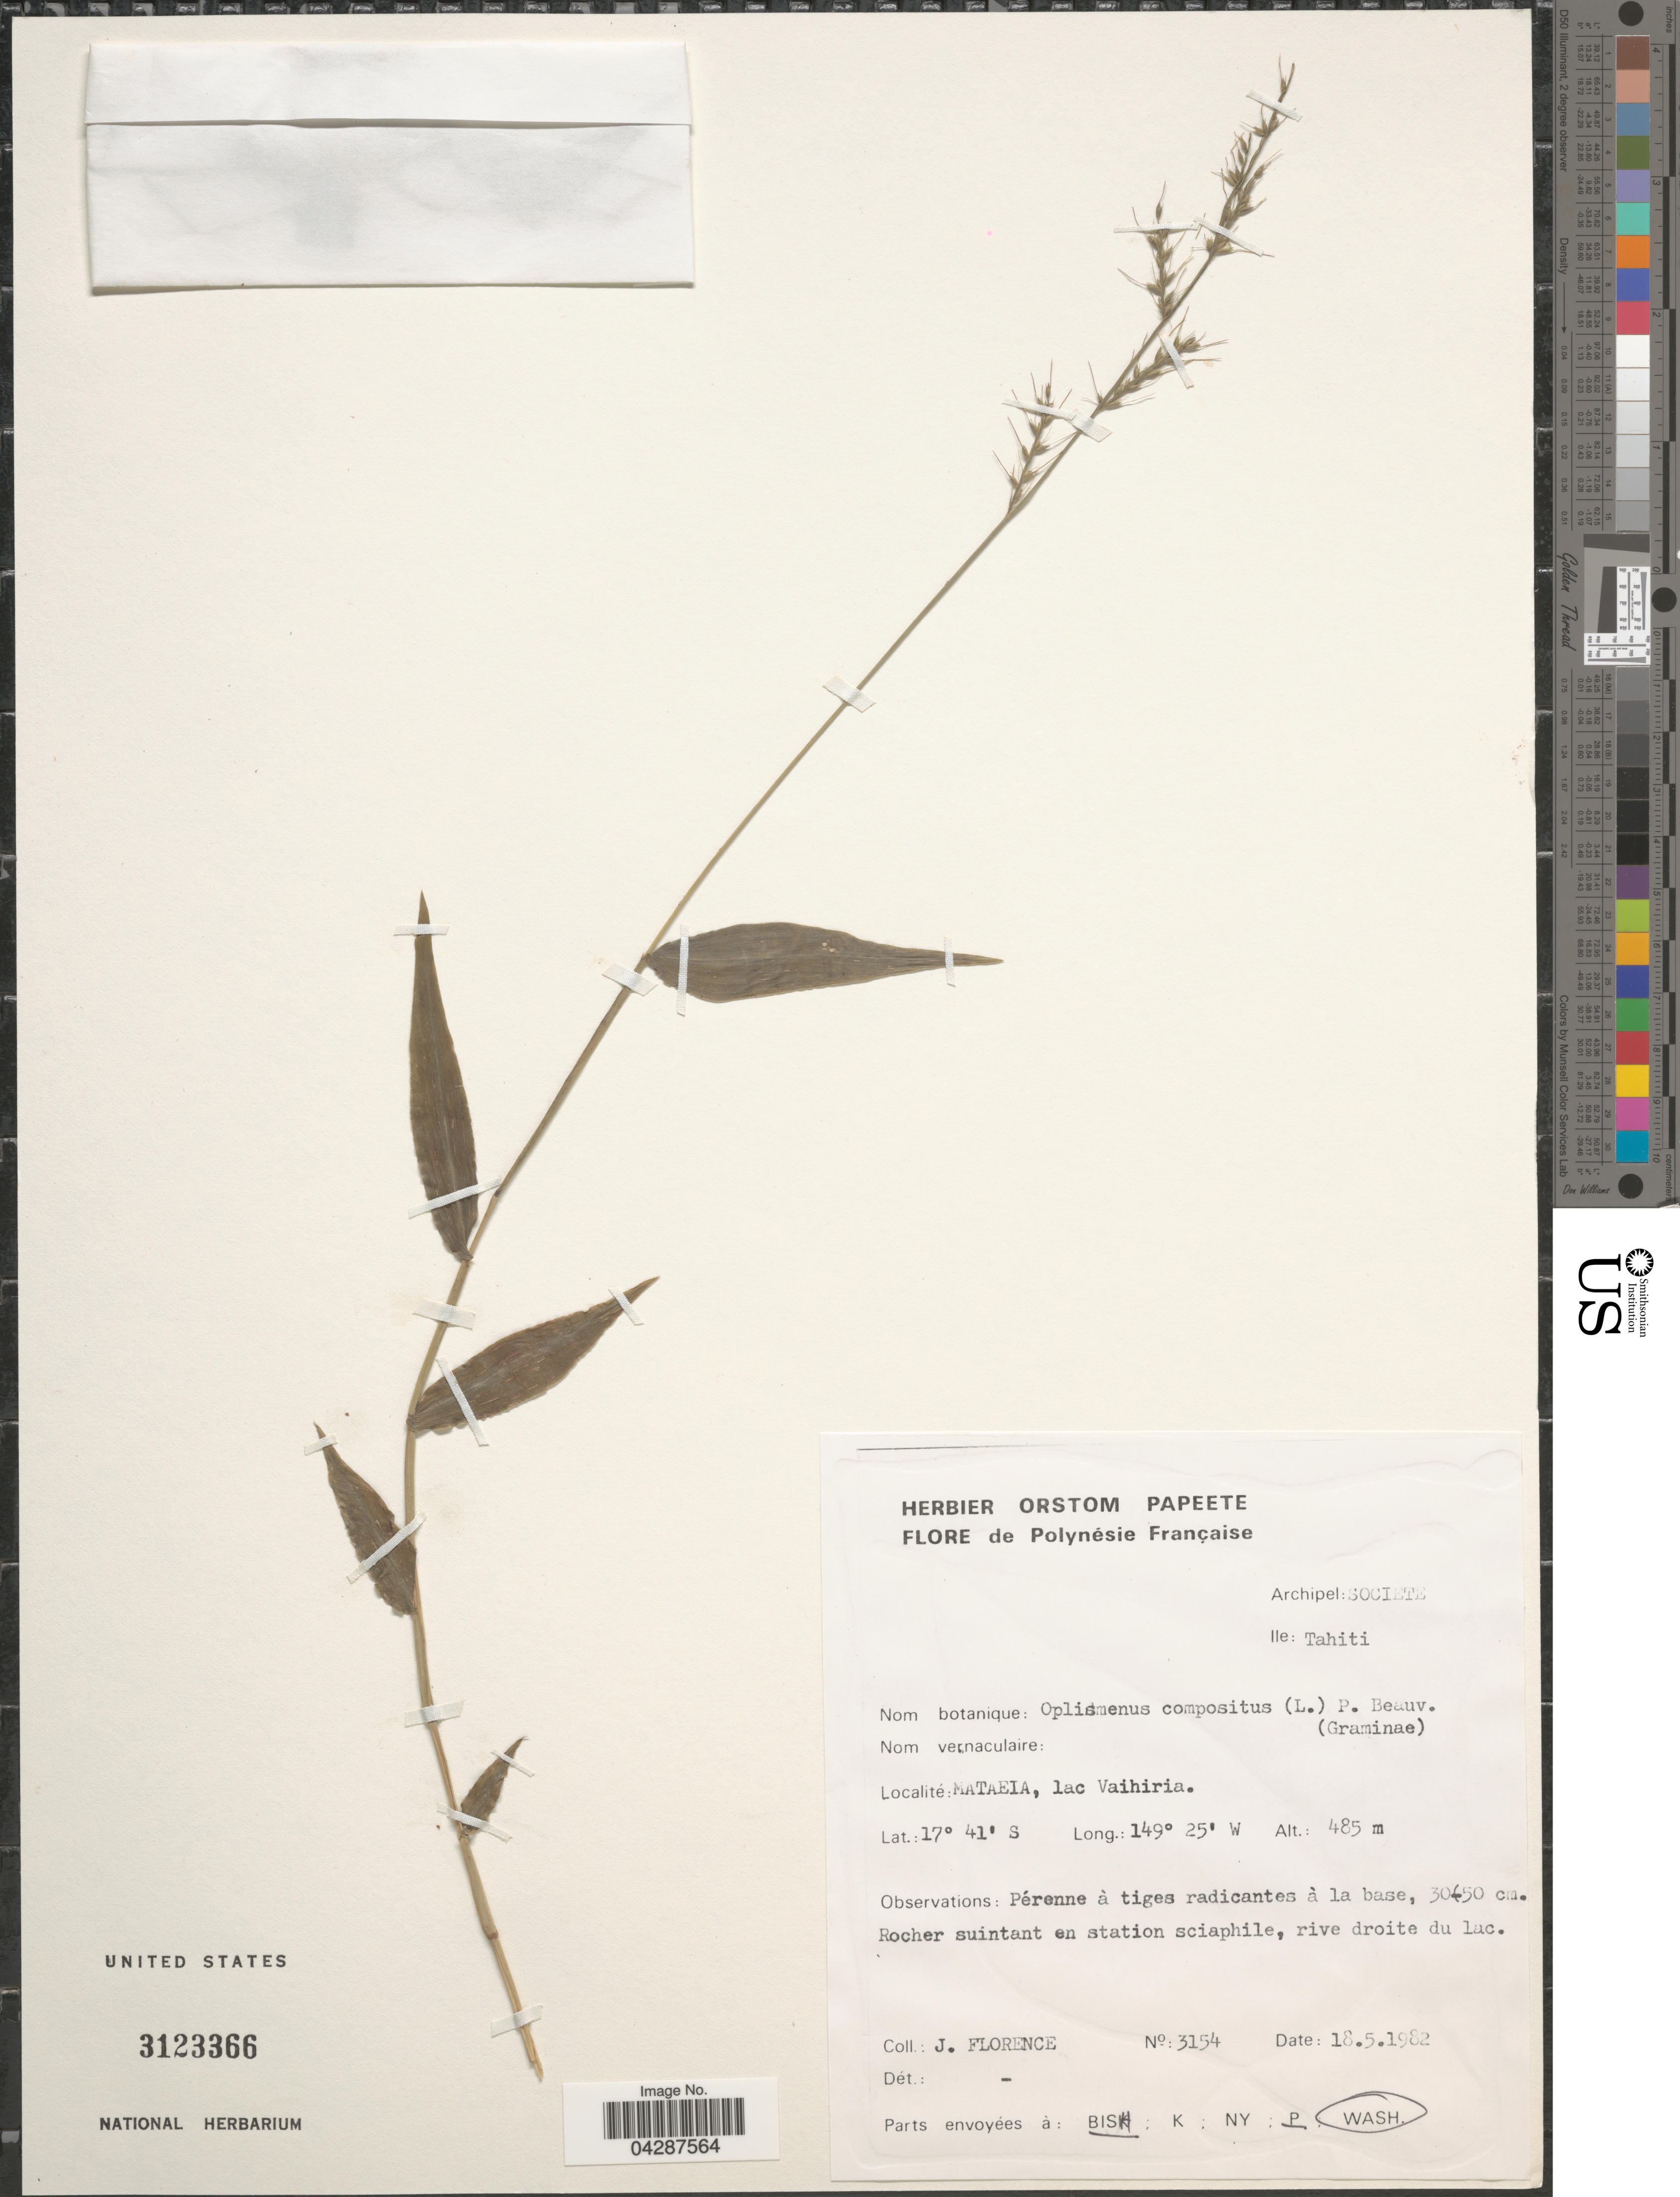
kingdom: Plantae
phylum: Tracheophyta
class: Liliopsida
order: Poales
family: Poaceae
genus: Oplismenus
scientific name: Oplismenus compositus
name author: (L.) P. Beauv.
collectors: J. Florence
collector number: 3154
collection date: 1982-05-18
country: French Polynesia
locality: Archipel: Societe. Ile: Tahitu. Polynesie Française. Mataeia, lac Vaihiria.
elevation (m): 485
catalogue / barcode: US 3123366